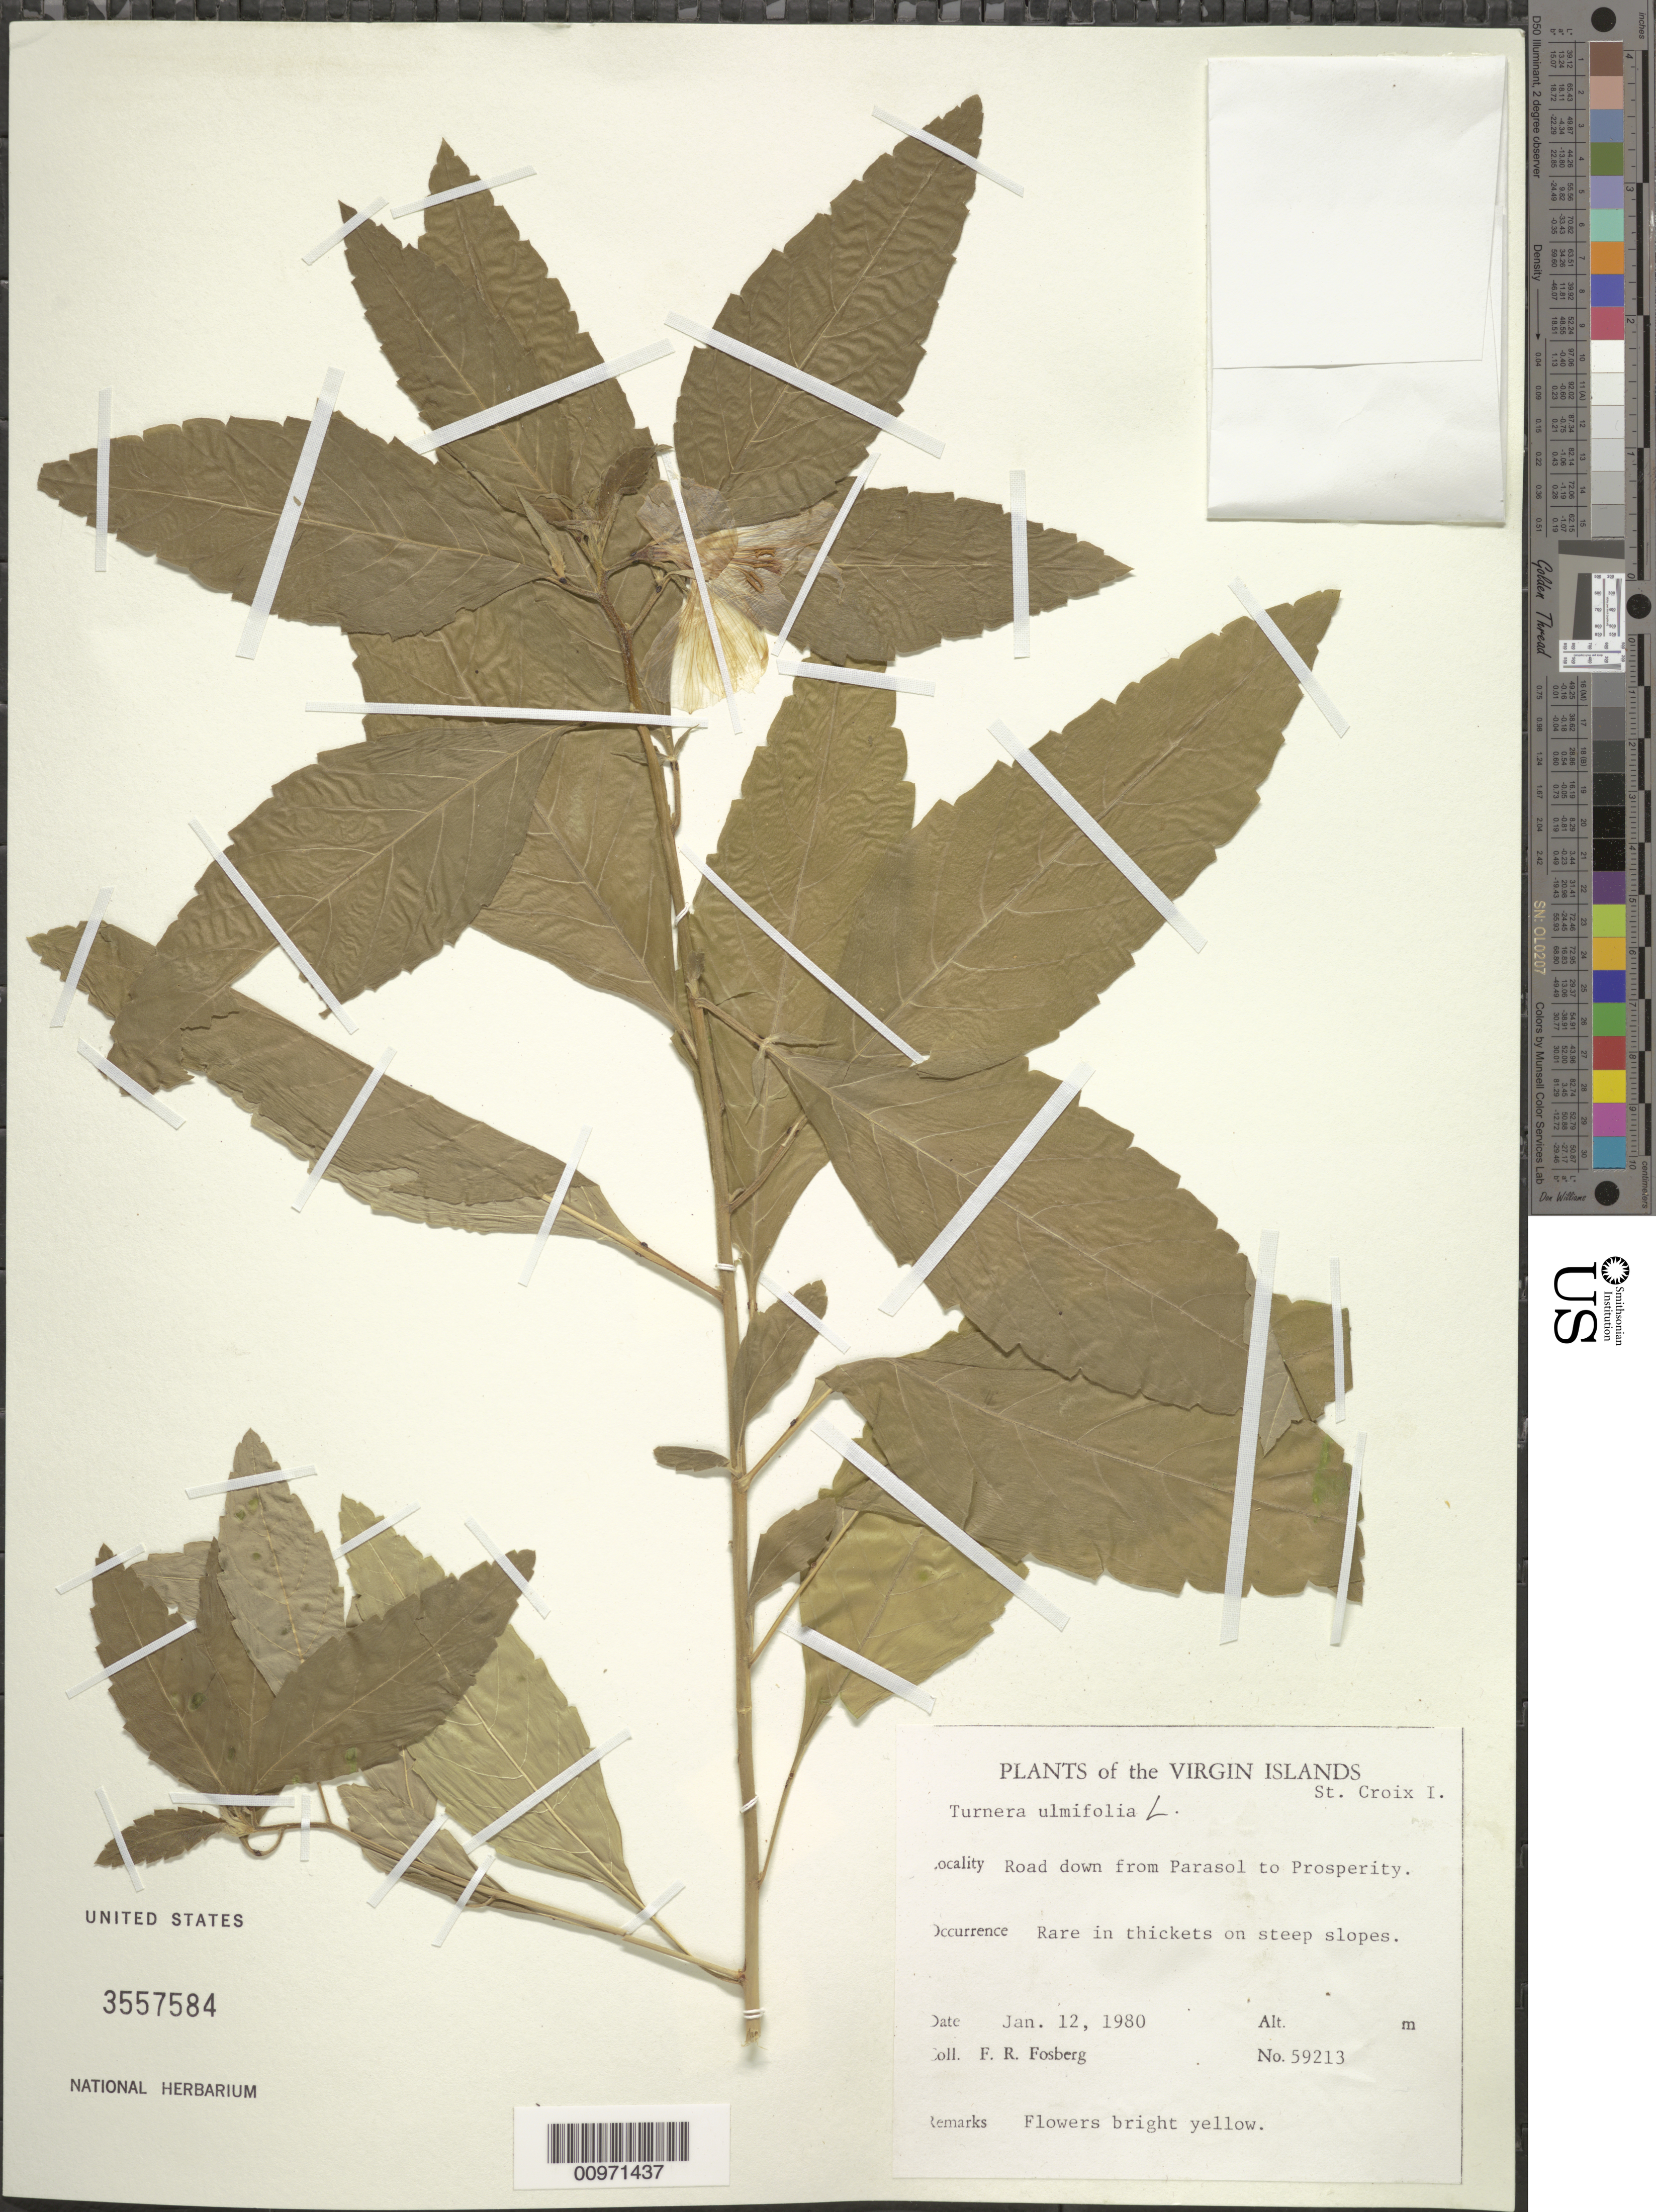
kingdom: Plantae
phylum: Tracheophyta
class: Magnoliopsida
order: Malpighiales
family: Turneraceae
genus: Turnera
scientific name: Turnera ulmifolia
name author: L.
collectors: F. R. Fosberg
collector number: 59213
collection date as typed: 12 Jan 1980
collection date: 1980-01-12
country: U.S. Virgin Islands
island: St. Croix I.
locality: Road down from Parasol to Prosperity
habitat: In thickets on steep slopes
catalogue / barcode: US 3557584